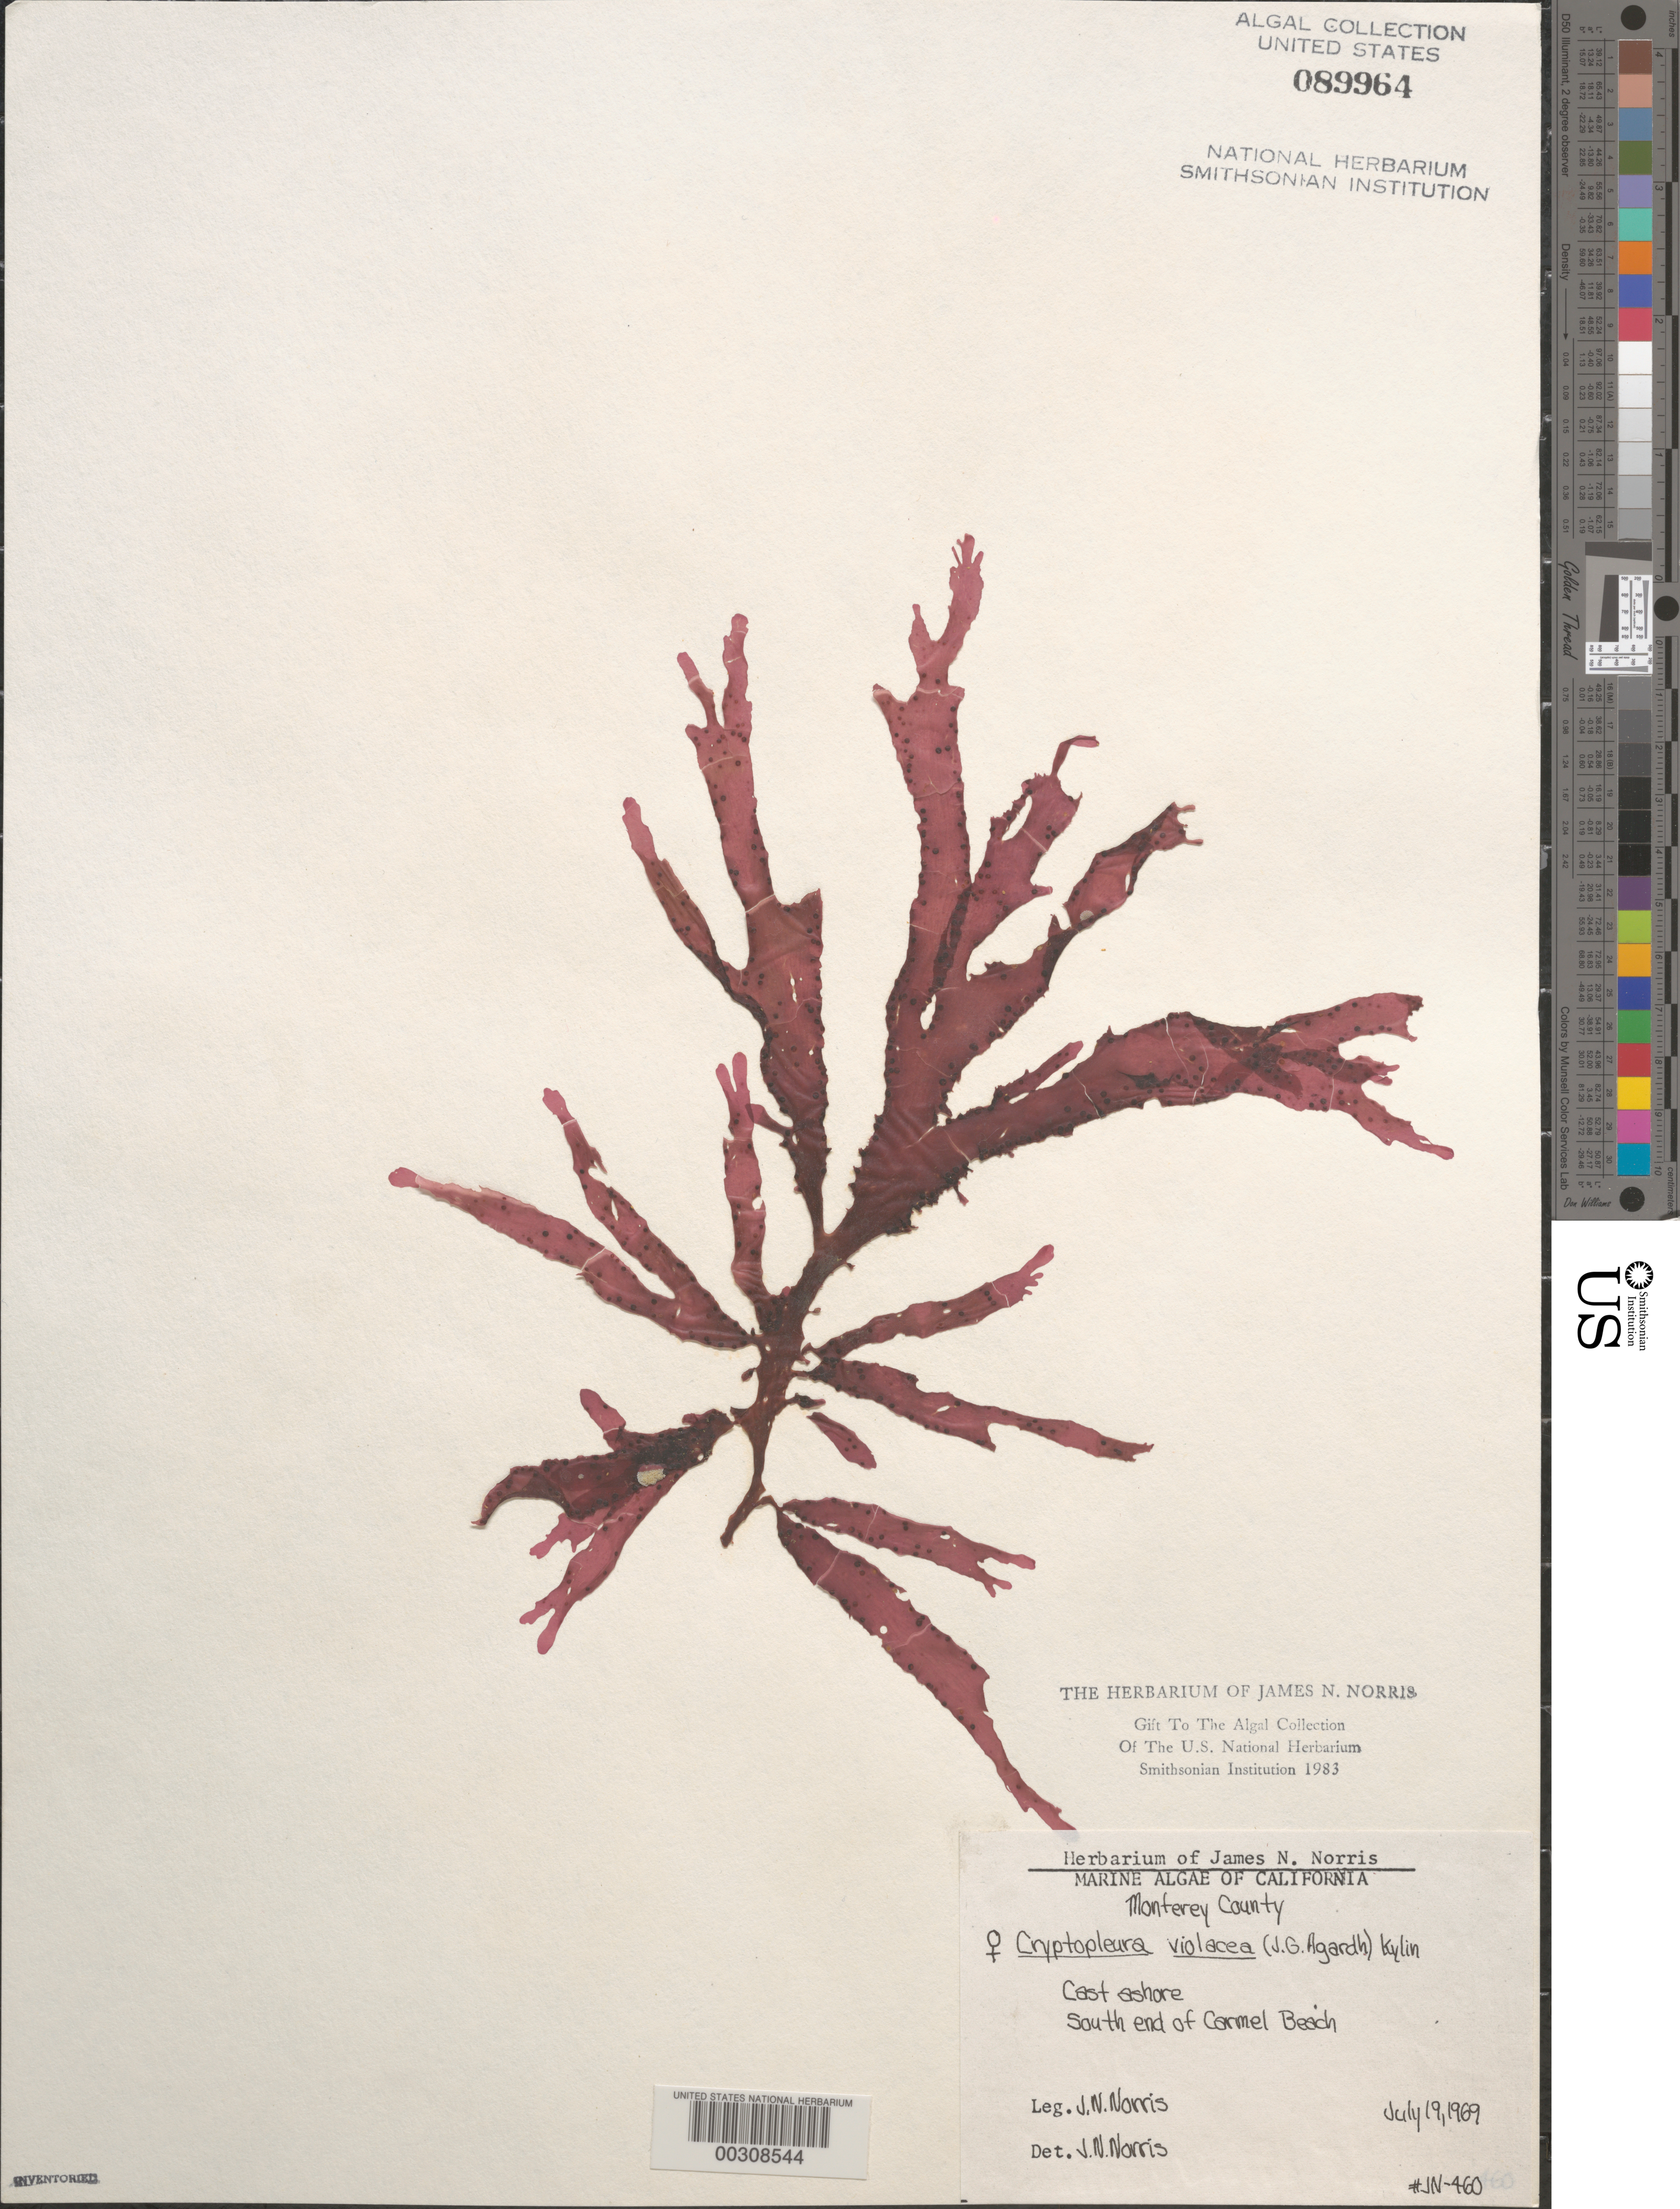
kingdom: Plantae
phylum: Rhodophyta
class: Florideophyceae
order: Ceramiales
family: Delesseriaceae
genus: Cryptopleura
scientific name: Cryptopleura violacea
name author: (J. Ag.) Kylin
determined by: Norris, James N.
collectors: J. N. Norris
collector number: JN-460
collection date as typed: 19 Jul 1969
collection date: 1969-07-19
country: United States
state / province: California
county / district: Monterey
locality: Carmel Beach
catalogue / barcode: US 89964